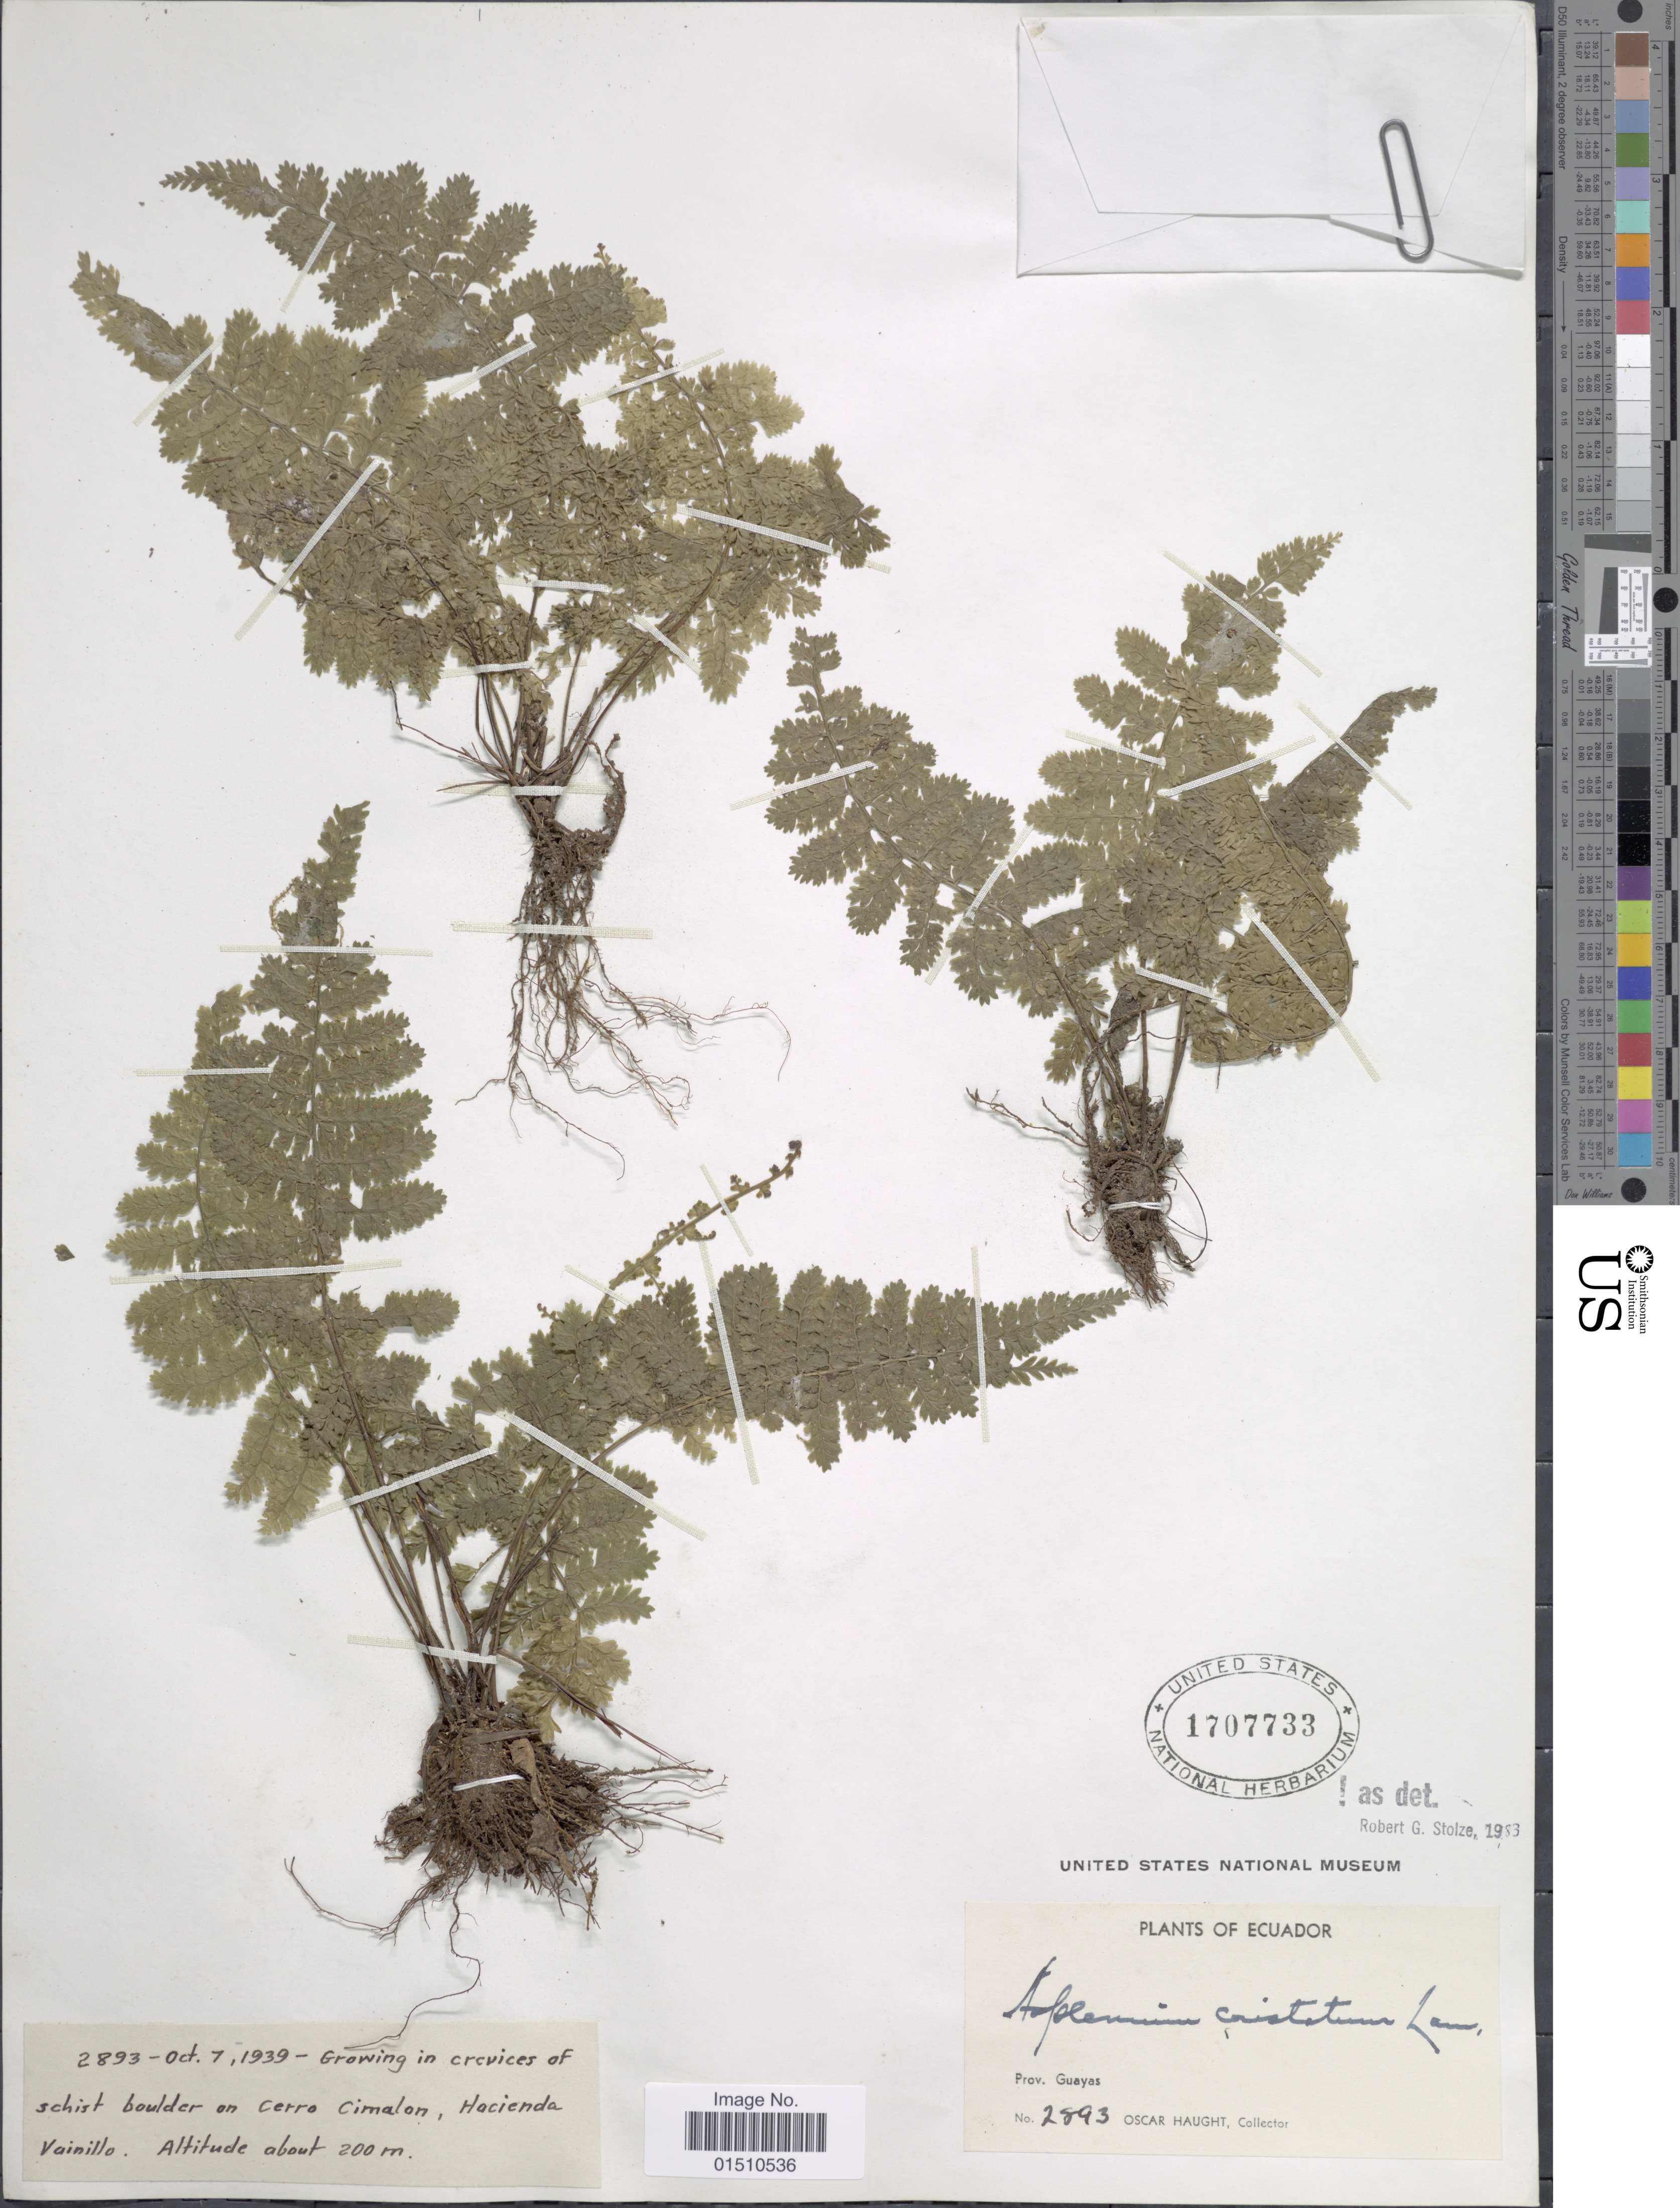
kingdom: Plantae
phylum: Tracheophyta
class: Polypodiopsida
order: Polypodiales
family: Aspleniaceae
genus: Asplenium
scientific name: Asplenium cristatum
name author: Lam.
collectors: O. L. Haught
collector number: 2893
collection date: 1939-10-07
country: Ecuador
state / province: Guayas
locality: Ecuador, Prov. Guayas, Hacienda Vainilla.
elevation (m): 200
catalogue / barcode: US 1707733